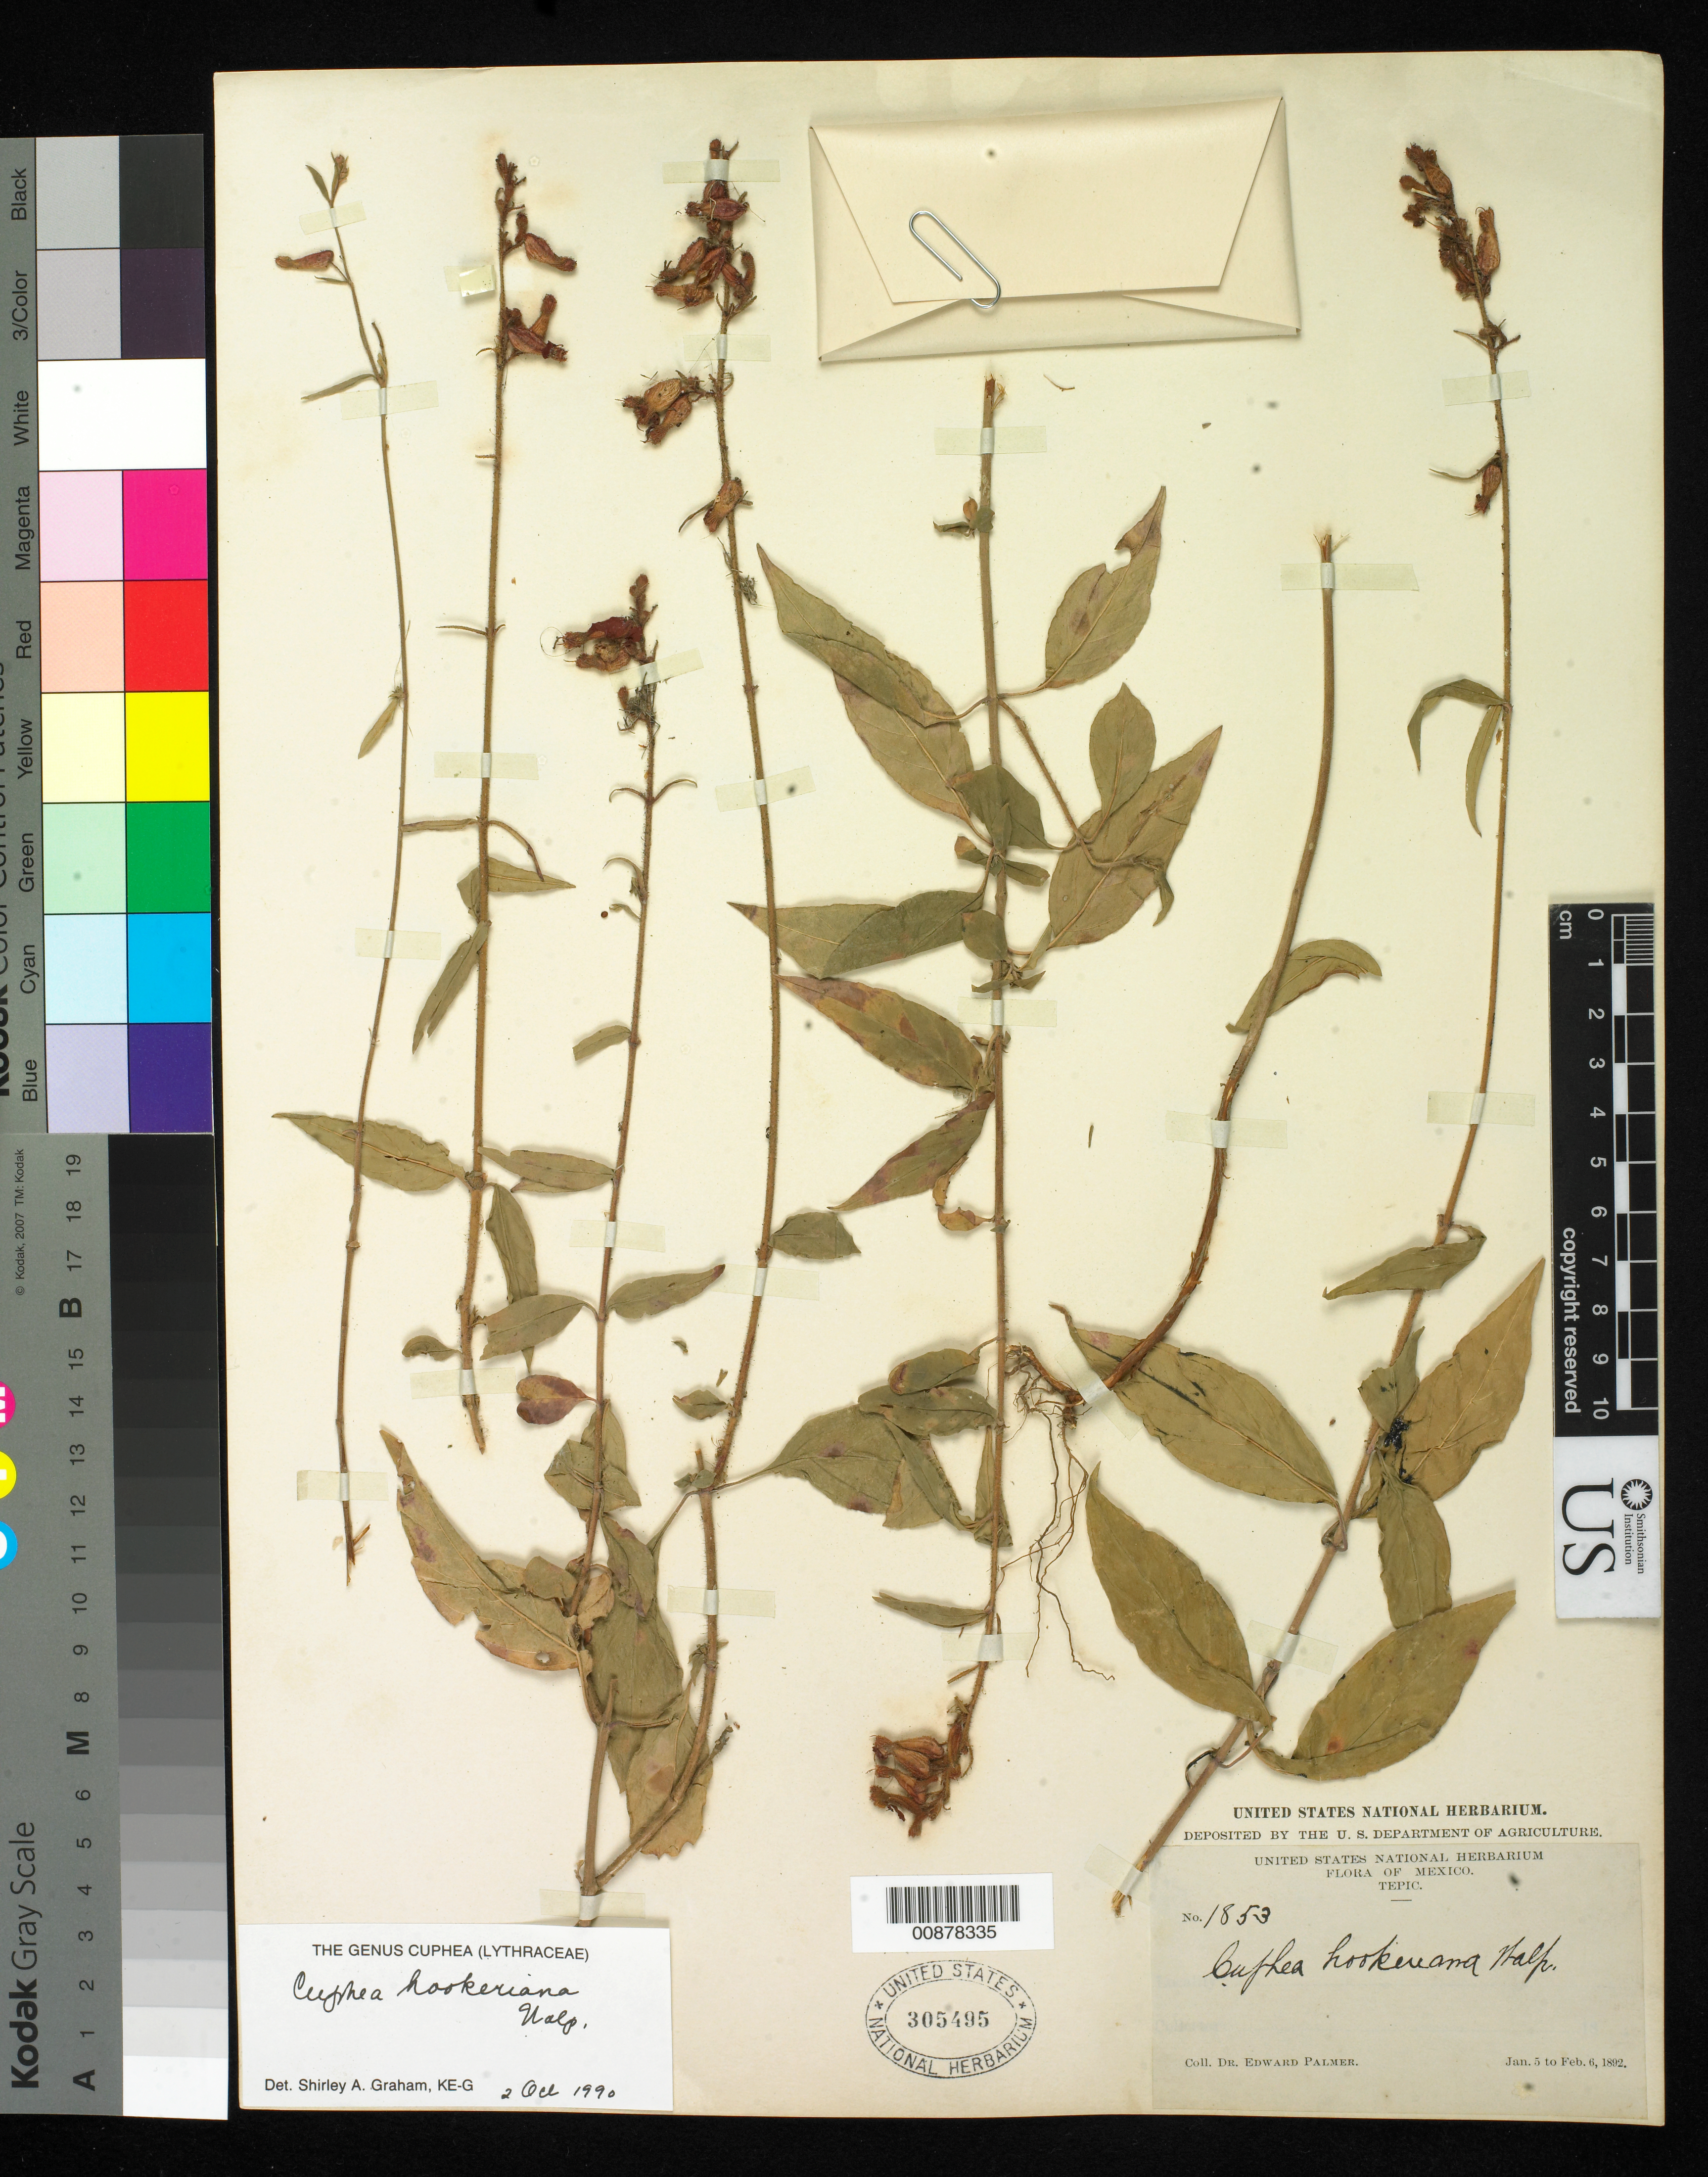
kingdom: Plantae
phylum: Tracheophyta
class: Magnoliopsida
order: Myrtales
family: Lythraceae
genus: Cuphea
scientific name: Cuphea hookeriana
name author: Walp.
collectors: E. Palmer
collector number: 1853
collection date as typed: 05 Jan 1892 to 06 Feb 1892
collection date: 1892-01-05/1892-02-06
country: Mexico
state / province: Nayarit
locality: Tepic, Nayarit.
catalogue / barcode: US 305495